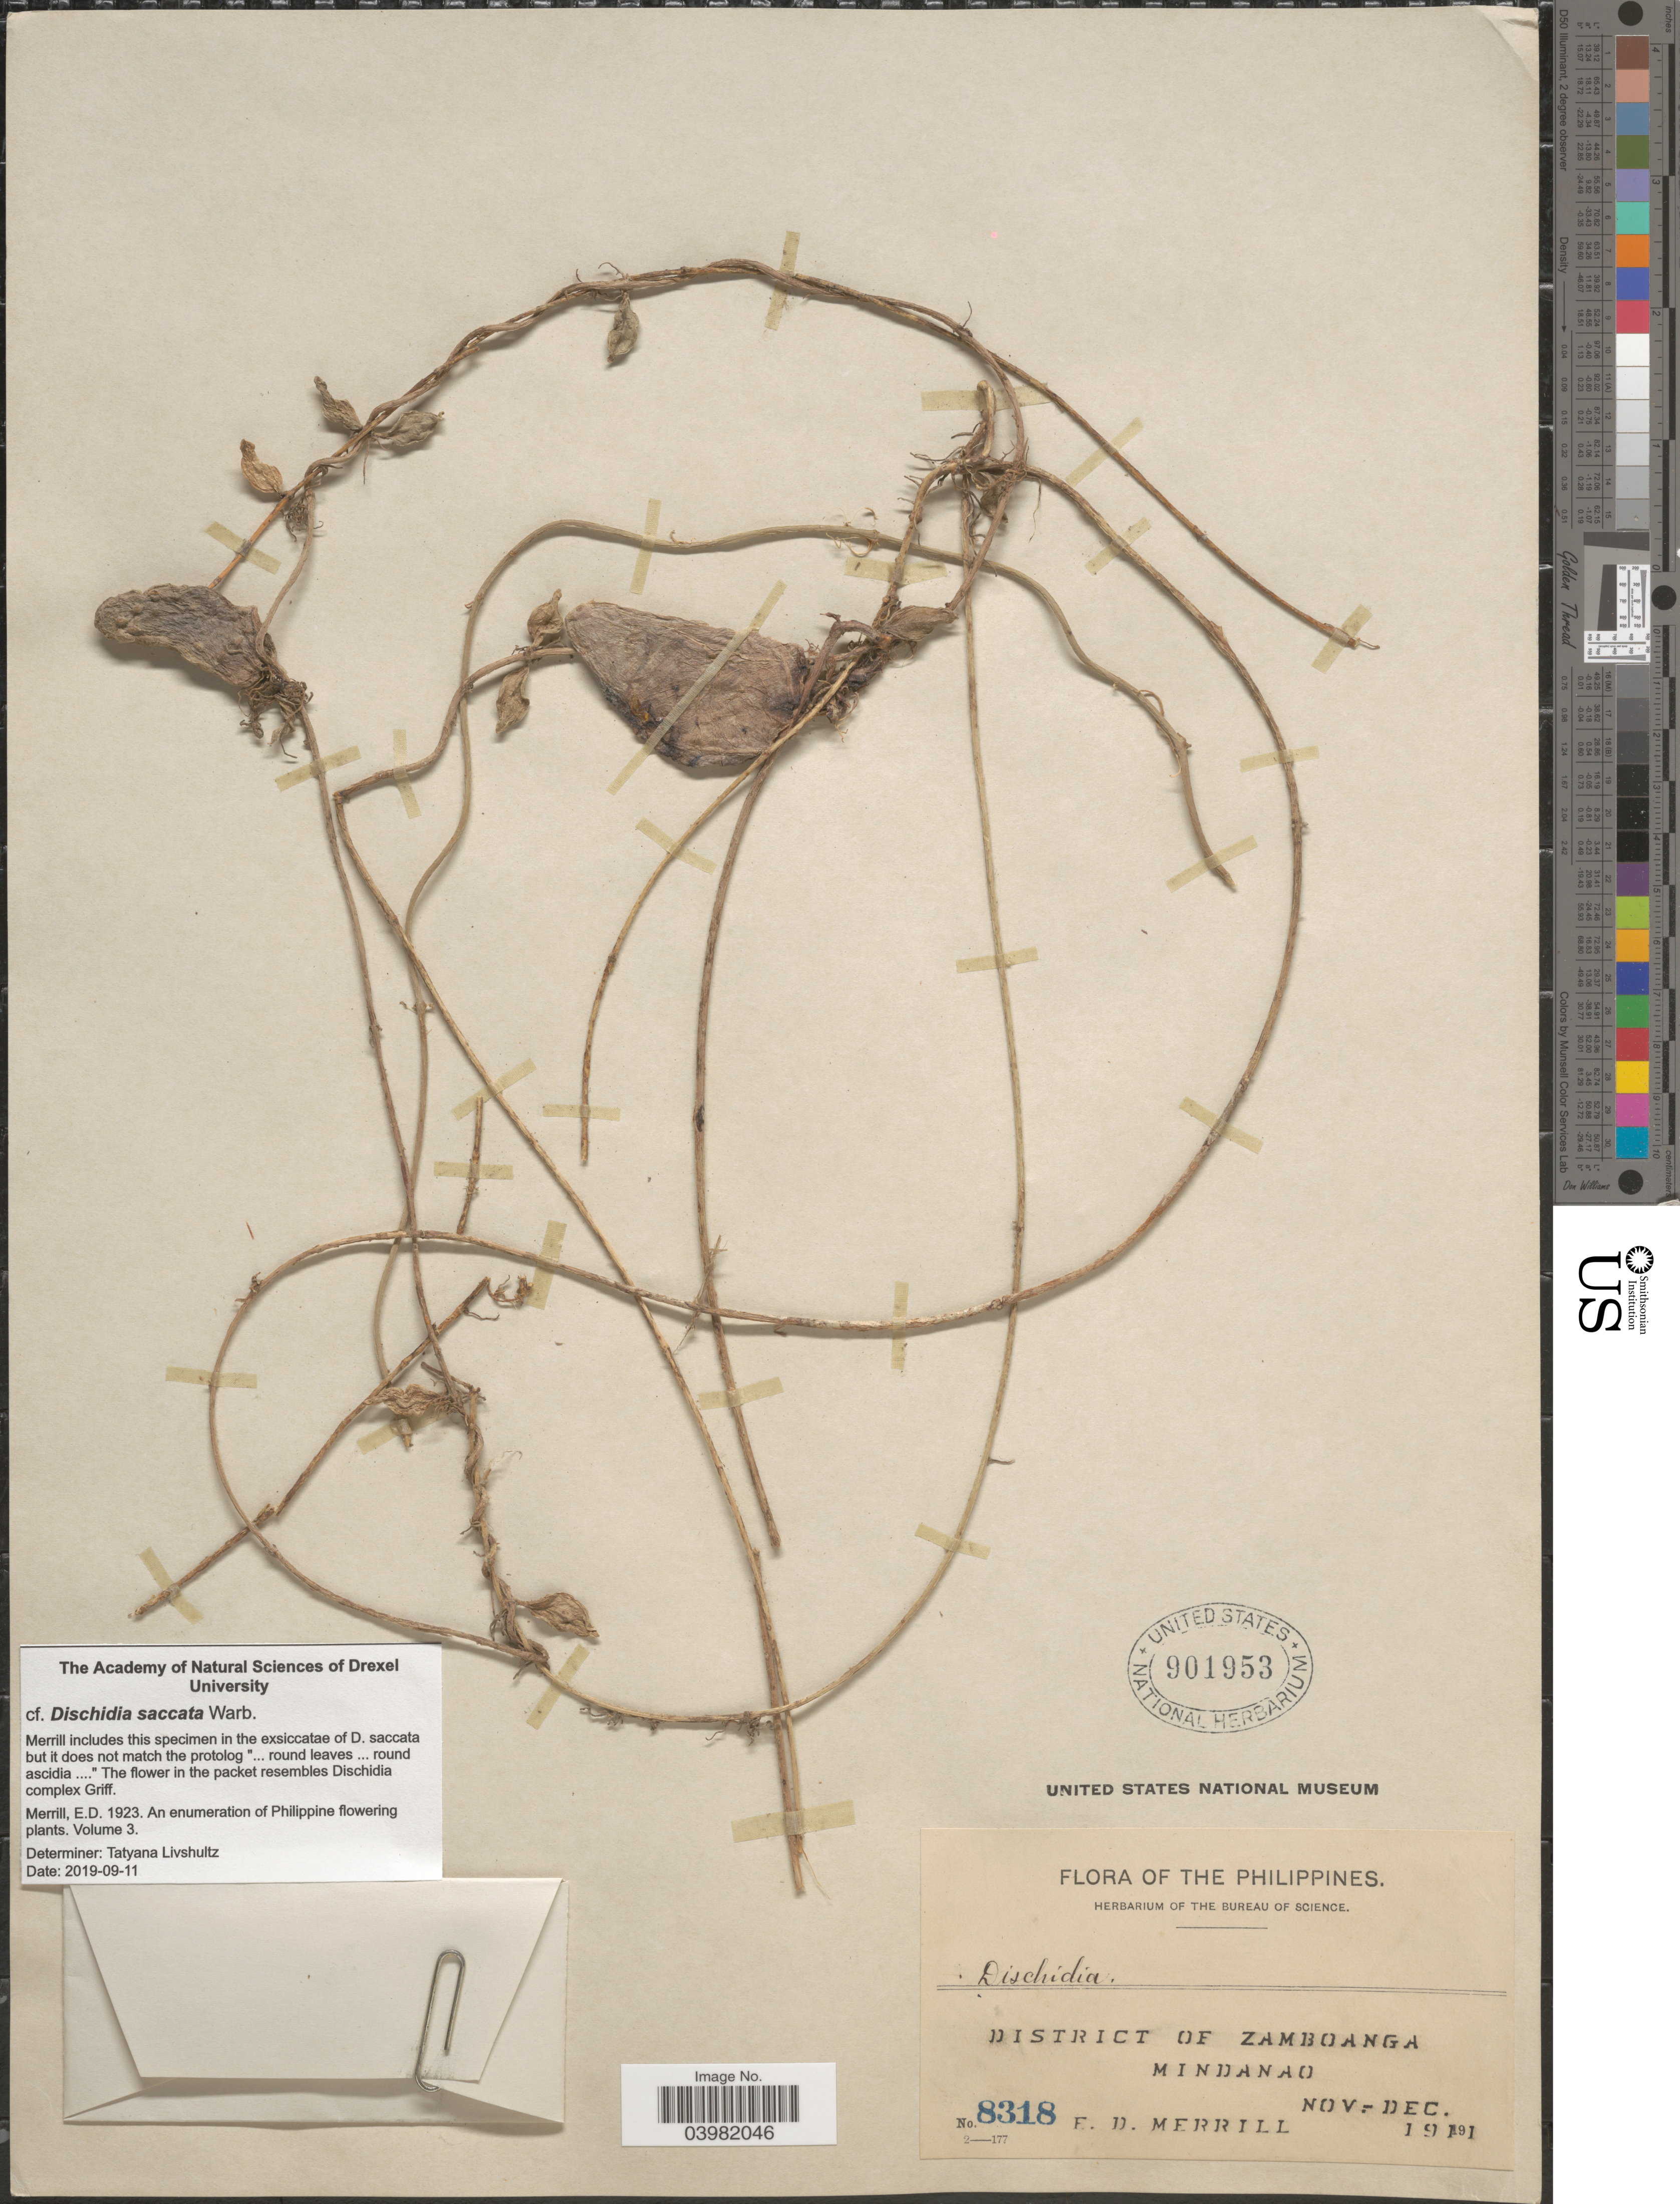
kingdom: Plantae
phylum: Tracheophyta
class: Magnoliopsida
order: Gentianales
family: Apocynaceae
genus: Dischidia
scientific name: Dischidia saccata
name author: Warb.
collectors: E. D. Merrill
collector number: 8318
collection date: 1911-11/1911-12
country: Philippines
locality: District of Zamboanga. Mindanao.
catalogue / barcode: US 901953